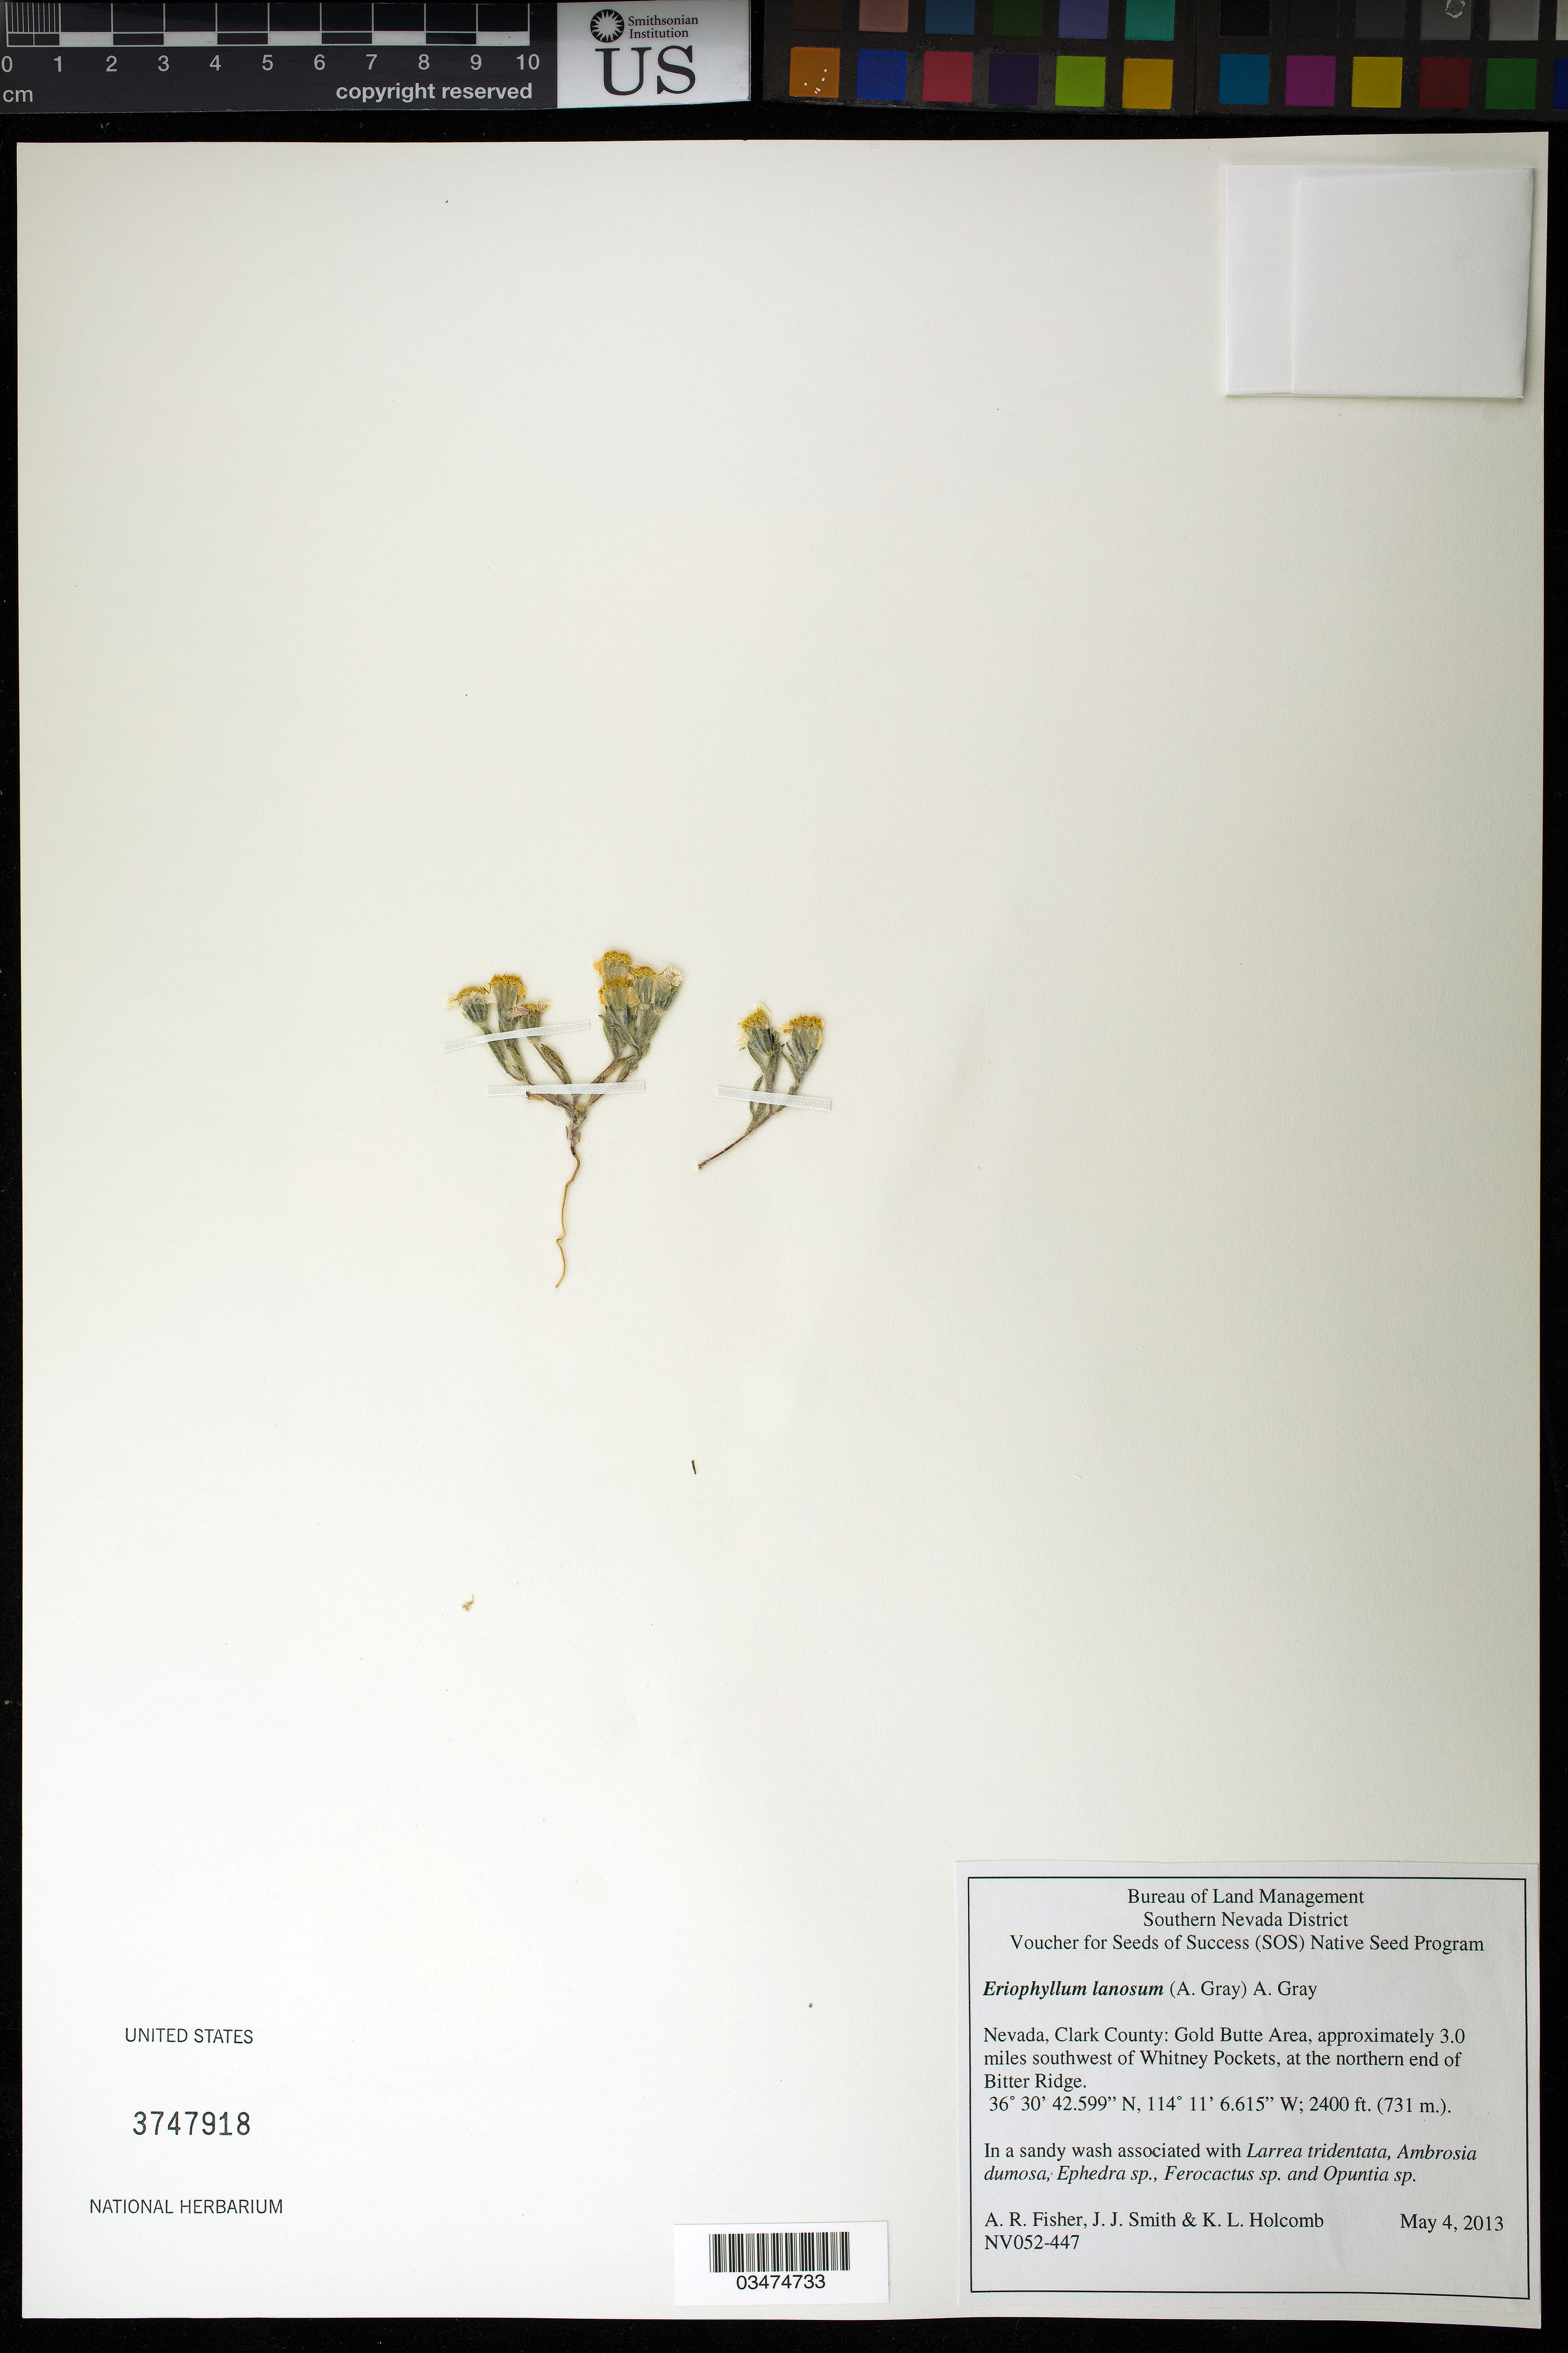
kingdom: Plantae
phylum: Tracheophyta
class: Magnoliopsida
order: Asterales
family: Asteraceae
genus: Eriophyllum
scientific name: Eriophyllum lanosum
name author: (A. Gray) A. Gray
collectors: A. Fisher, J. J. Smith & K. Holcomb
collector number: NV052-447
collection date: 2013-05-04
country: United States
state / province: Nevada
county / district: Clark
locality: Gold Butte Area, 3 mi. SW of Whitney Pockets, N end of Bitter Ridge.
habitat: Sandy wash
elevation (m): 732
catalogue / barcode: US 3747918